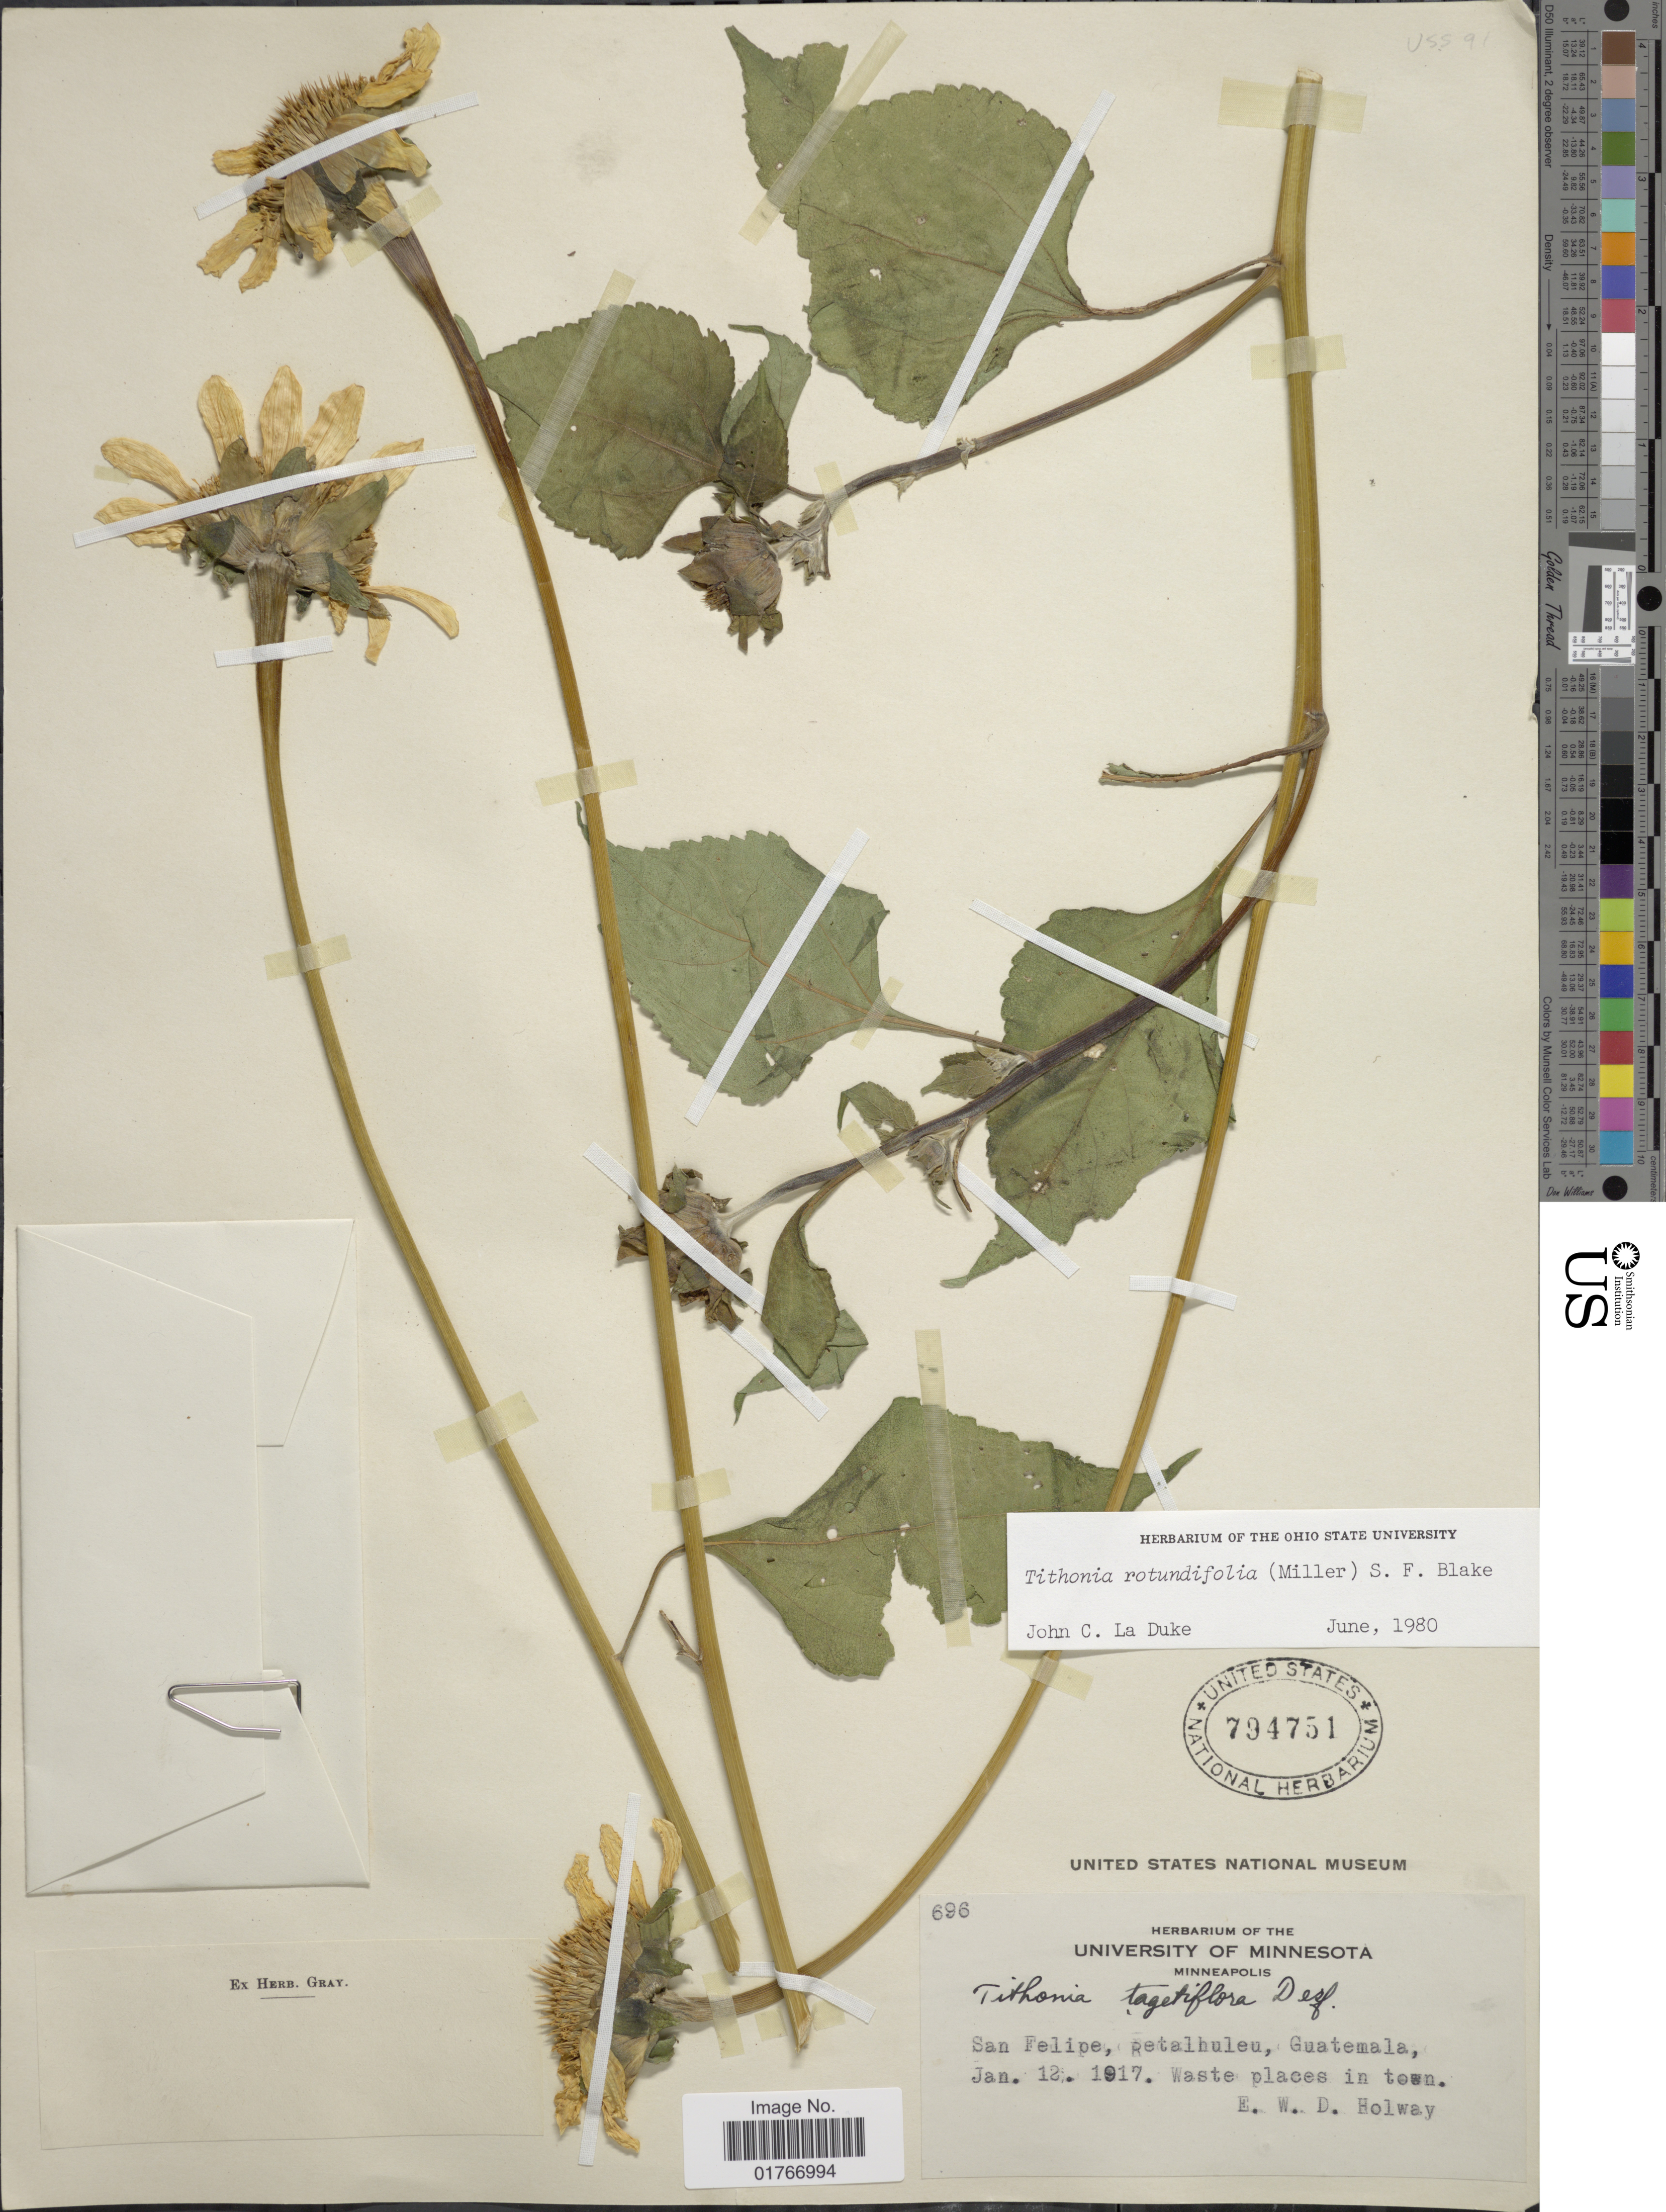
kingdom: Plantae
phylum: Tracheophyta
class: Magnoliopsida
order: Asterales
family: Asteraceae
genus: Tithonia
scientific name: Tithonia rotundifolia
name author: (Mill.) S.F. Blake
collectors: E. W. D. Holway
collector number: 696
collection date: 1917-01-12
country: Guatemala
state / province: Retalhuleu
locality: San Felipe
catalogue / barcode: US 794751